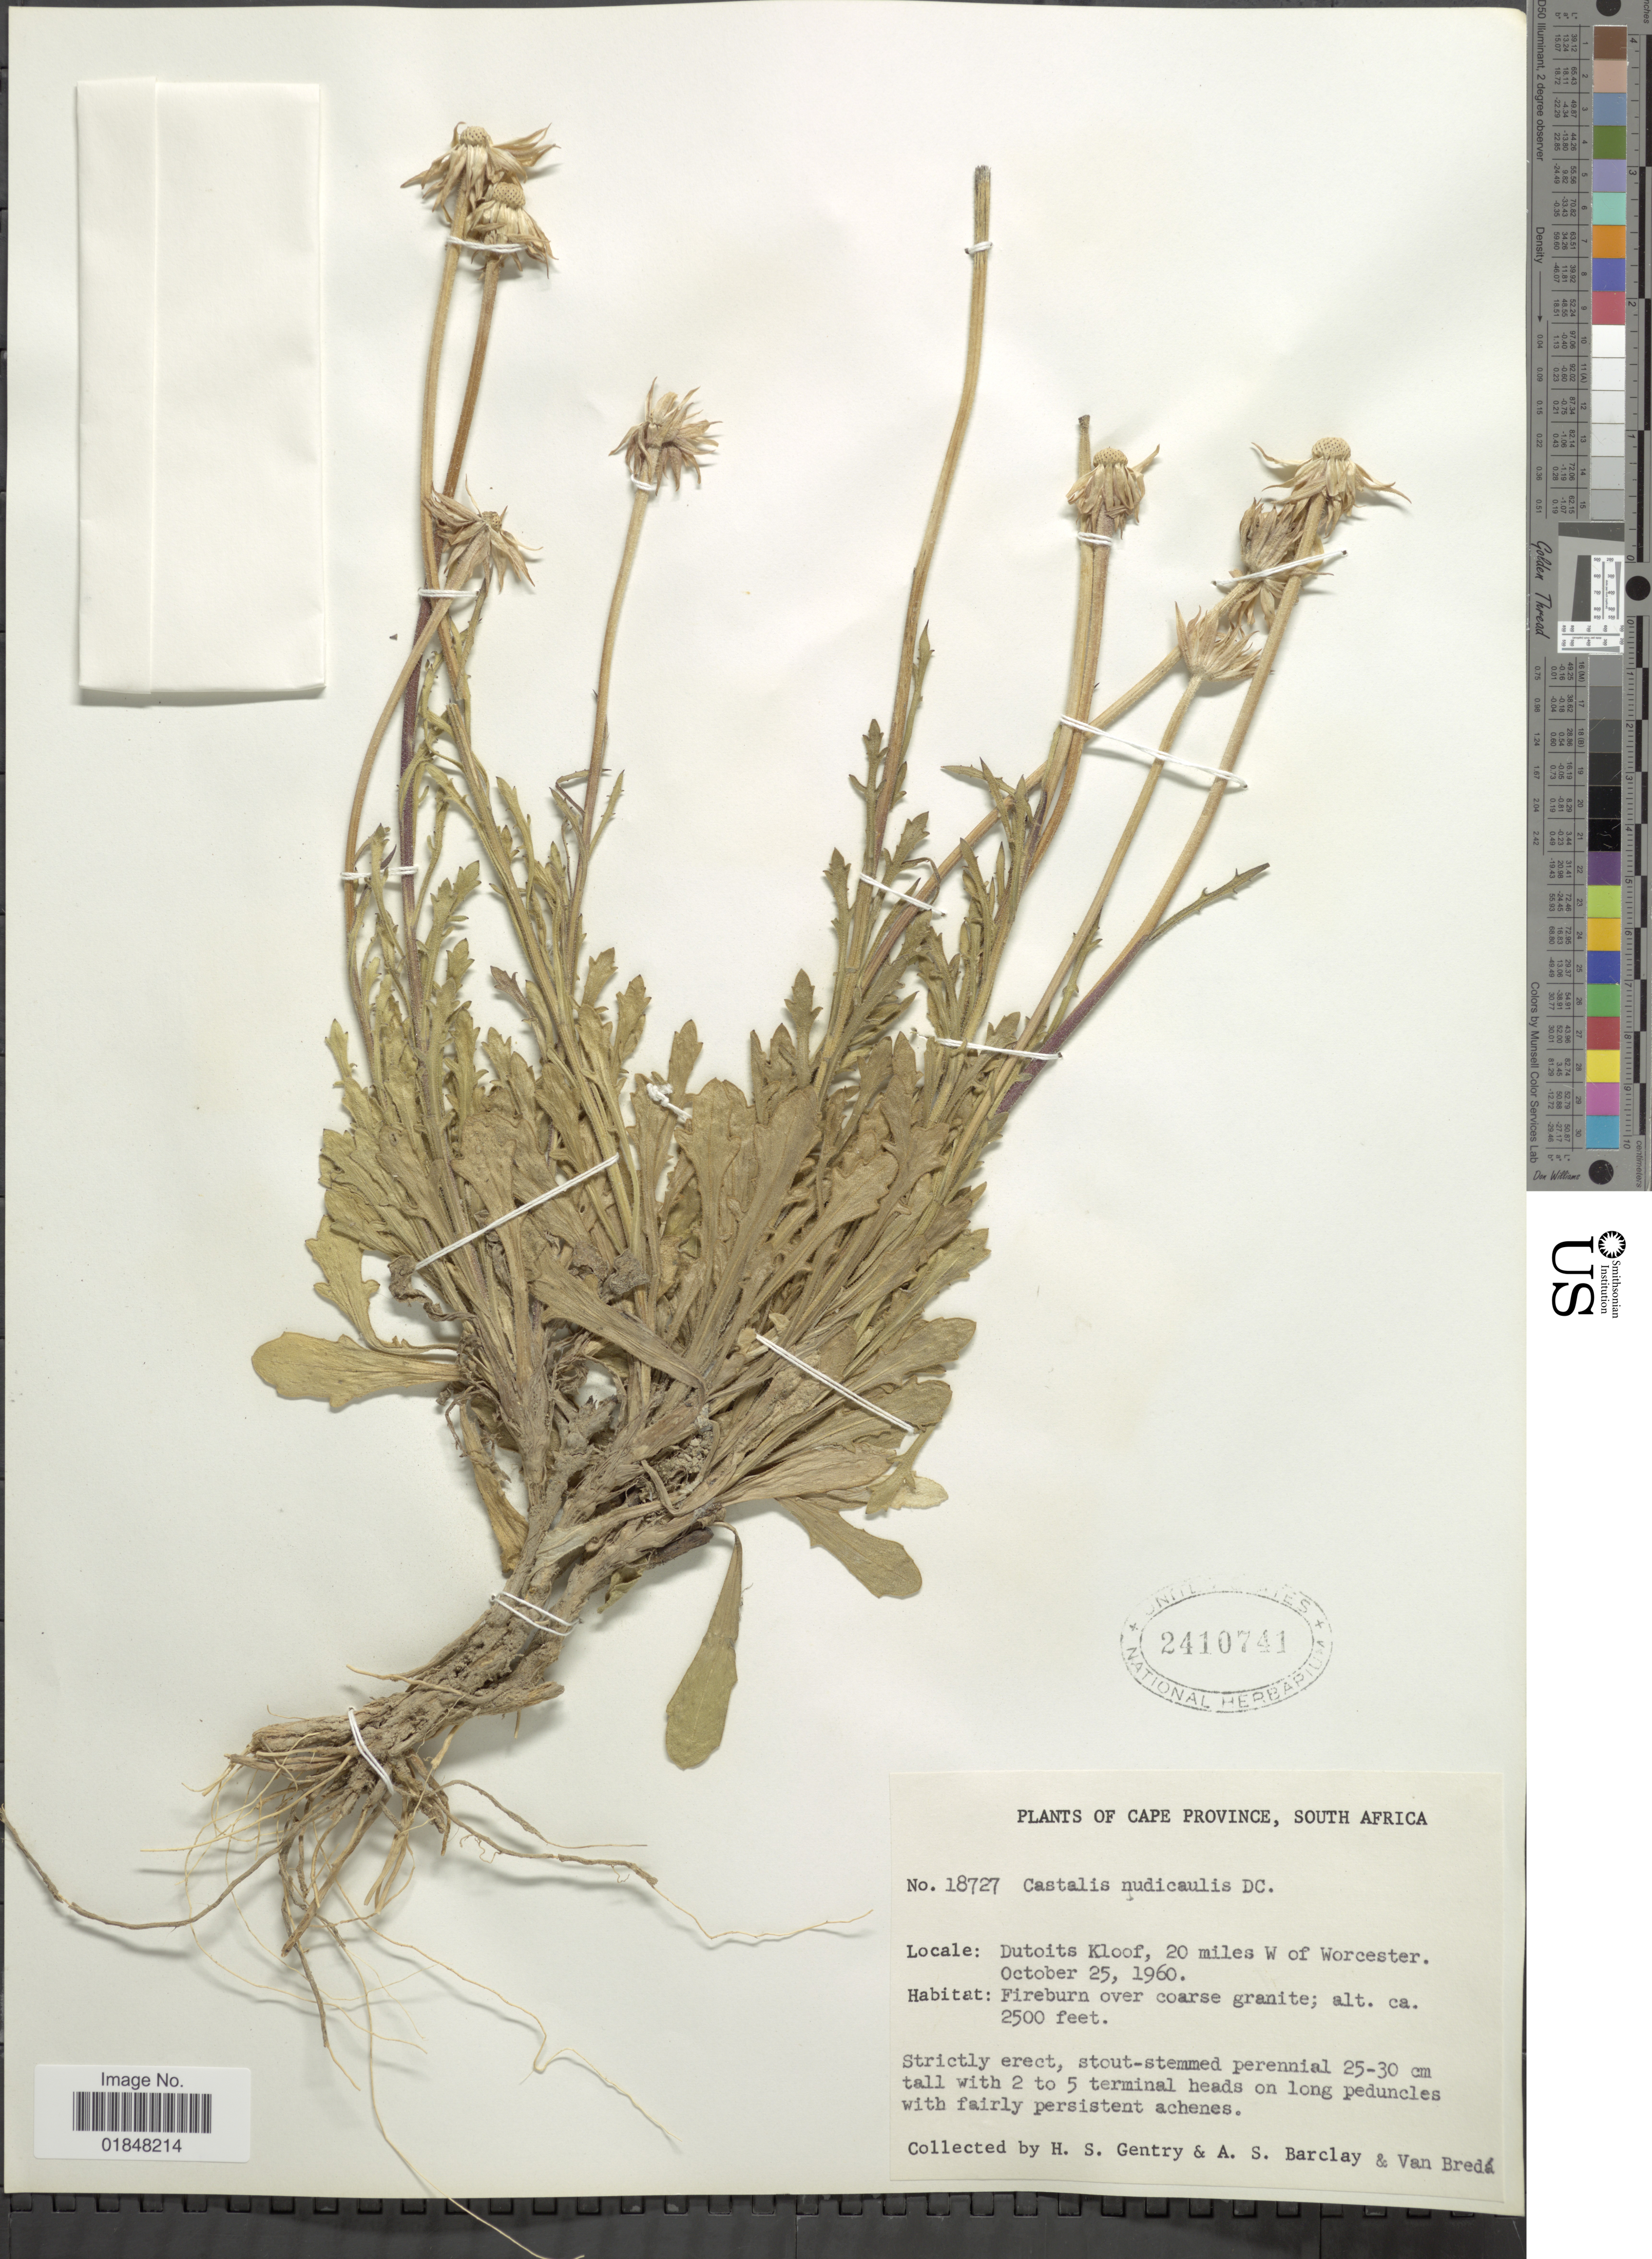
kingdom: Plantae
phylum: Tracheophyta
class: Magnoliopsida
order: Asterales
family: Asteraceae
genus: Dimorphotheca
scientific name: Dimorphotheca nudicaulis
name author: (L.) DC.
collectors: H. S. Gentry, A. S. Barclay & P. Van Breda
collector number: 18727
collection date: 1960-10-25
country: South Africa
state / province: Western Cape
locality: Dutoits Kloof, 20 miles W of Worcester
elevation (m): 762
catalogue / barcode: US 2410741